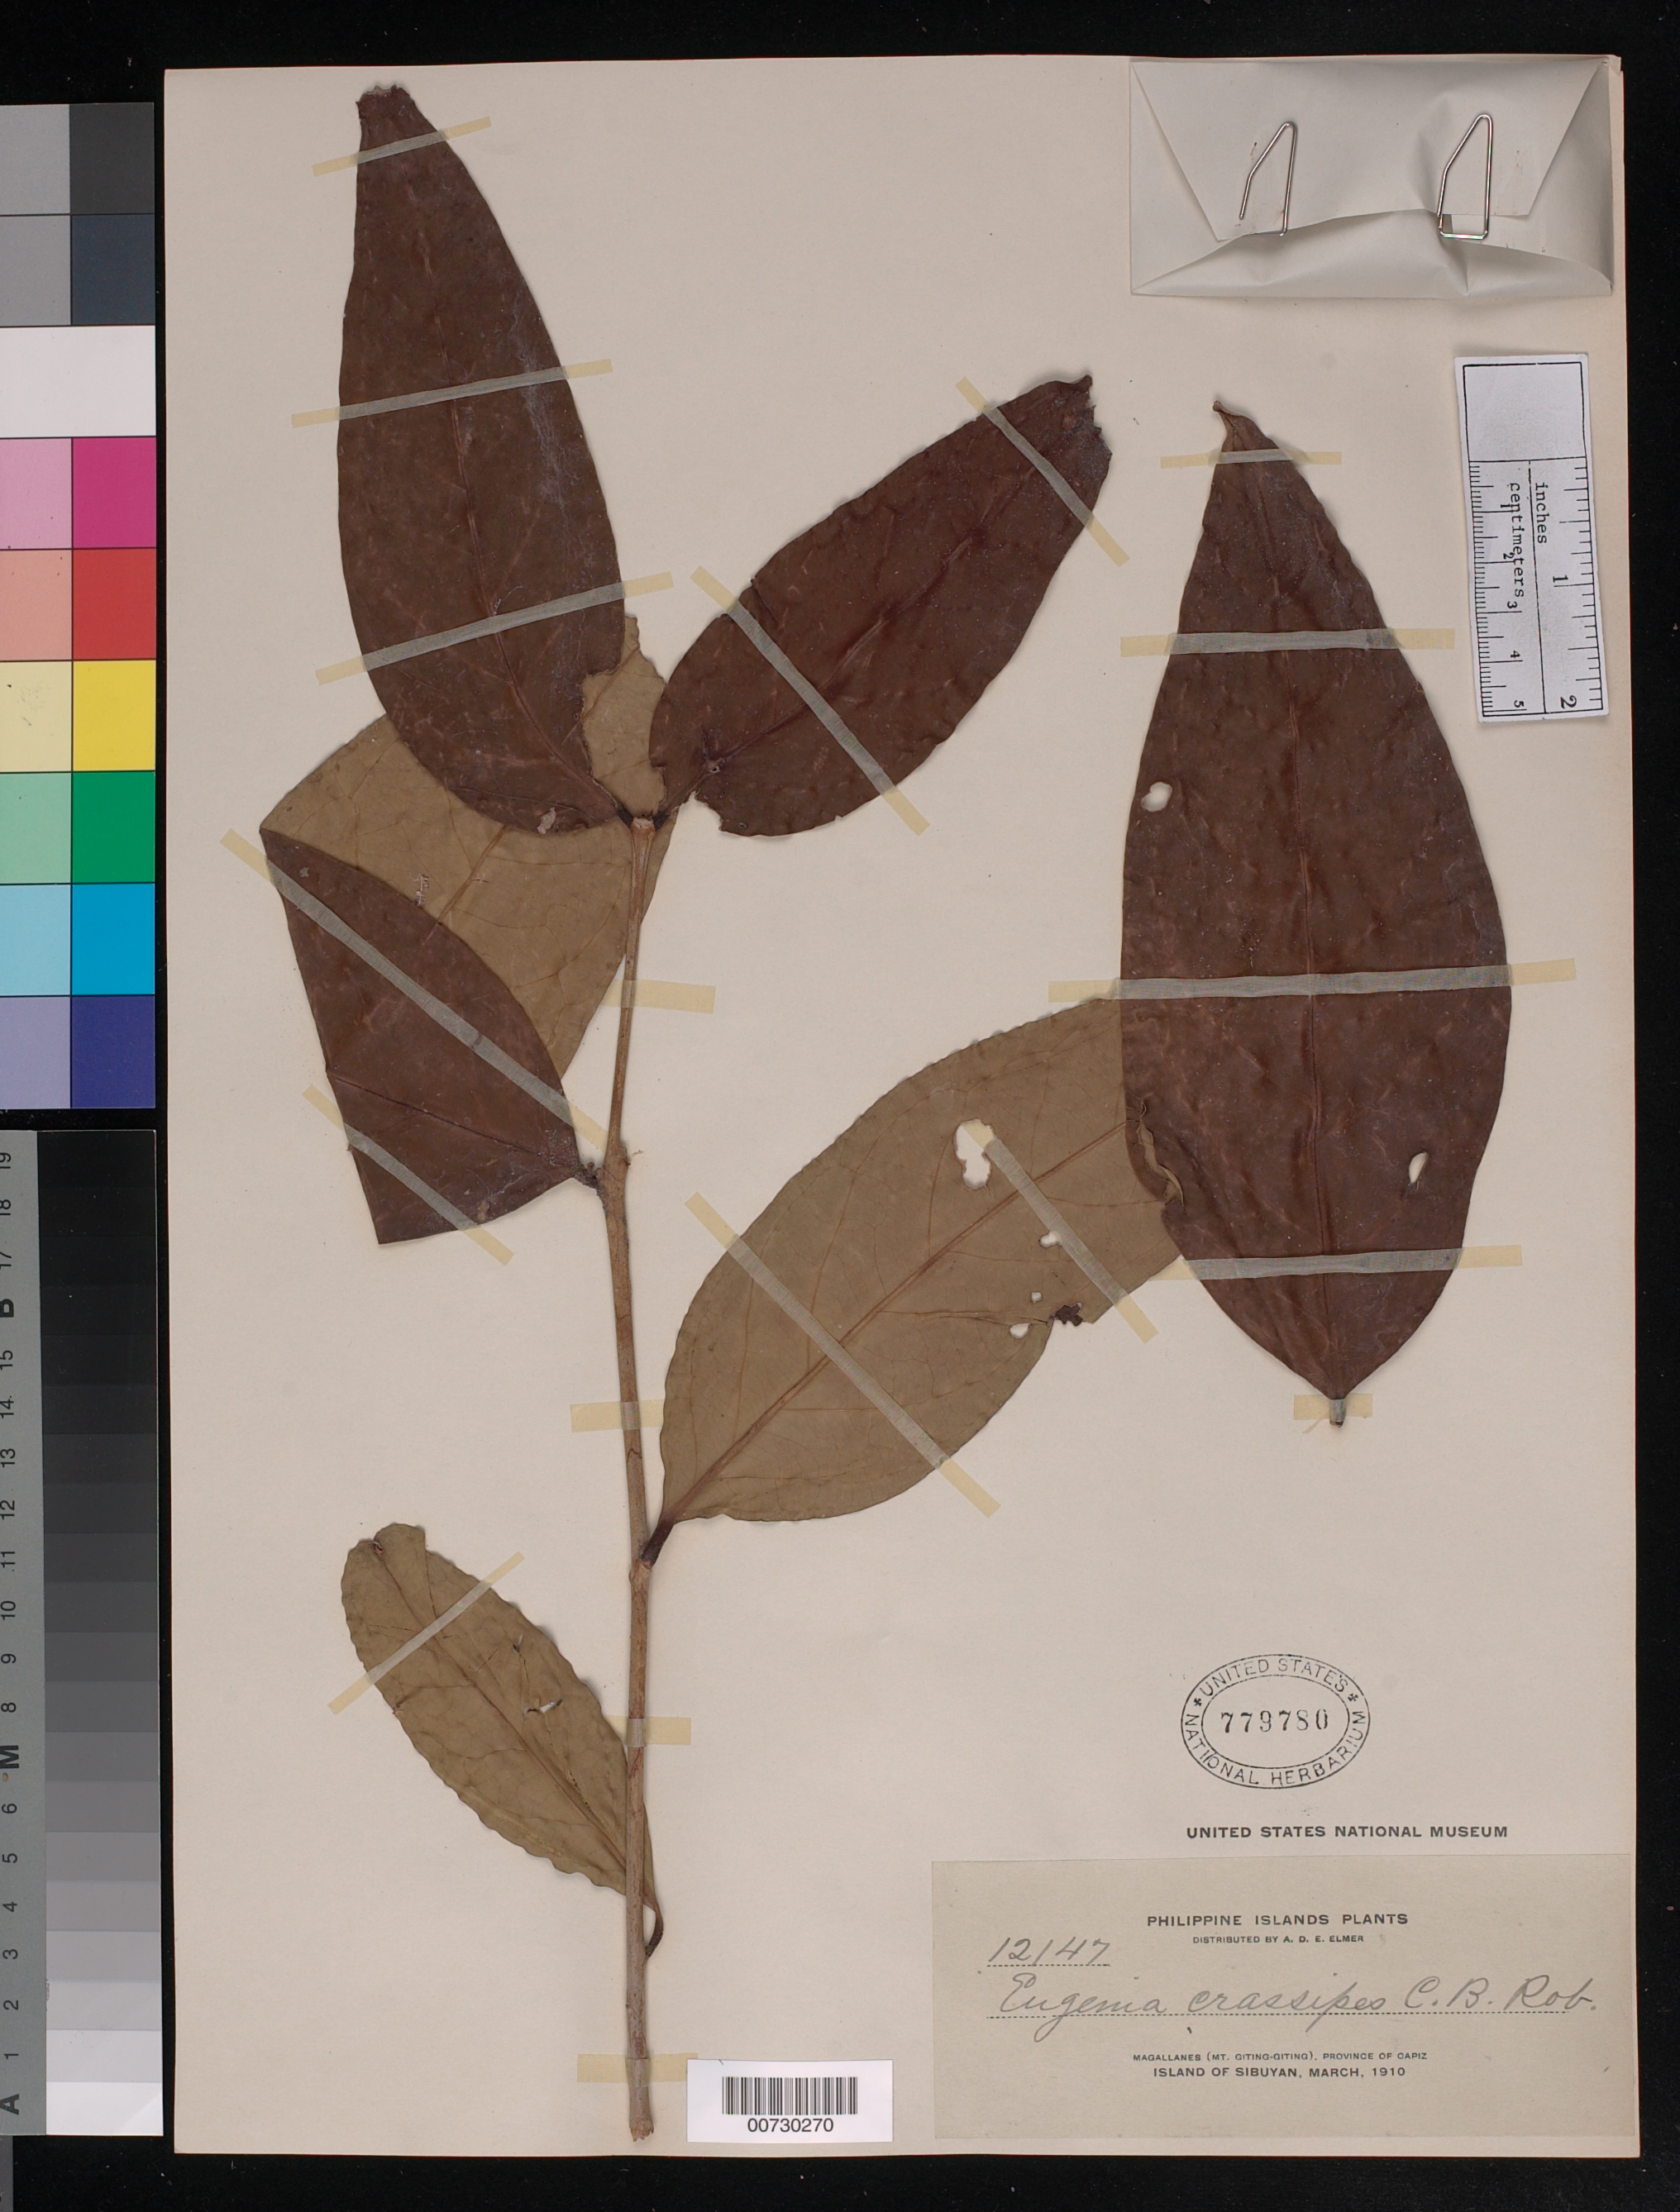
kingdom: Plantae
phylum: Tracheophyta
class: Magnoliopsida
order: Myrtales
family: Myrtaceae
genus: Syzygium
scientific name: Syzygium crassipes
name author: (C.B. Rob.) Merr.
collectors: A. D. E. Elmer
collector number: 12147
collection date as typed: Mar 1910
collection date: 1910-03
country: Philippines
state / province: Western Visayas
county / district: Capiz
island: Sibuyan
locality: Magallanes, Mt. Giting-Giting.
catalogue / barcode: US 779780